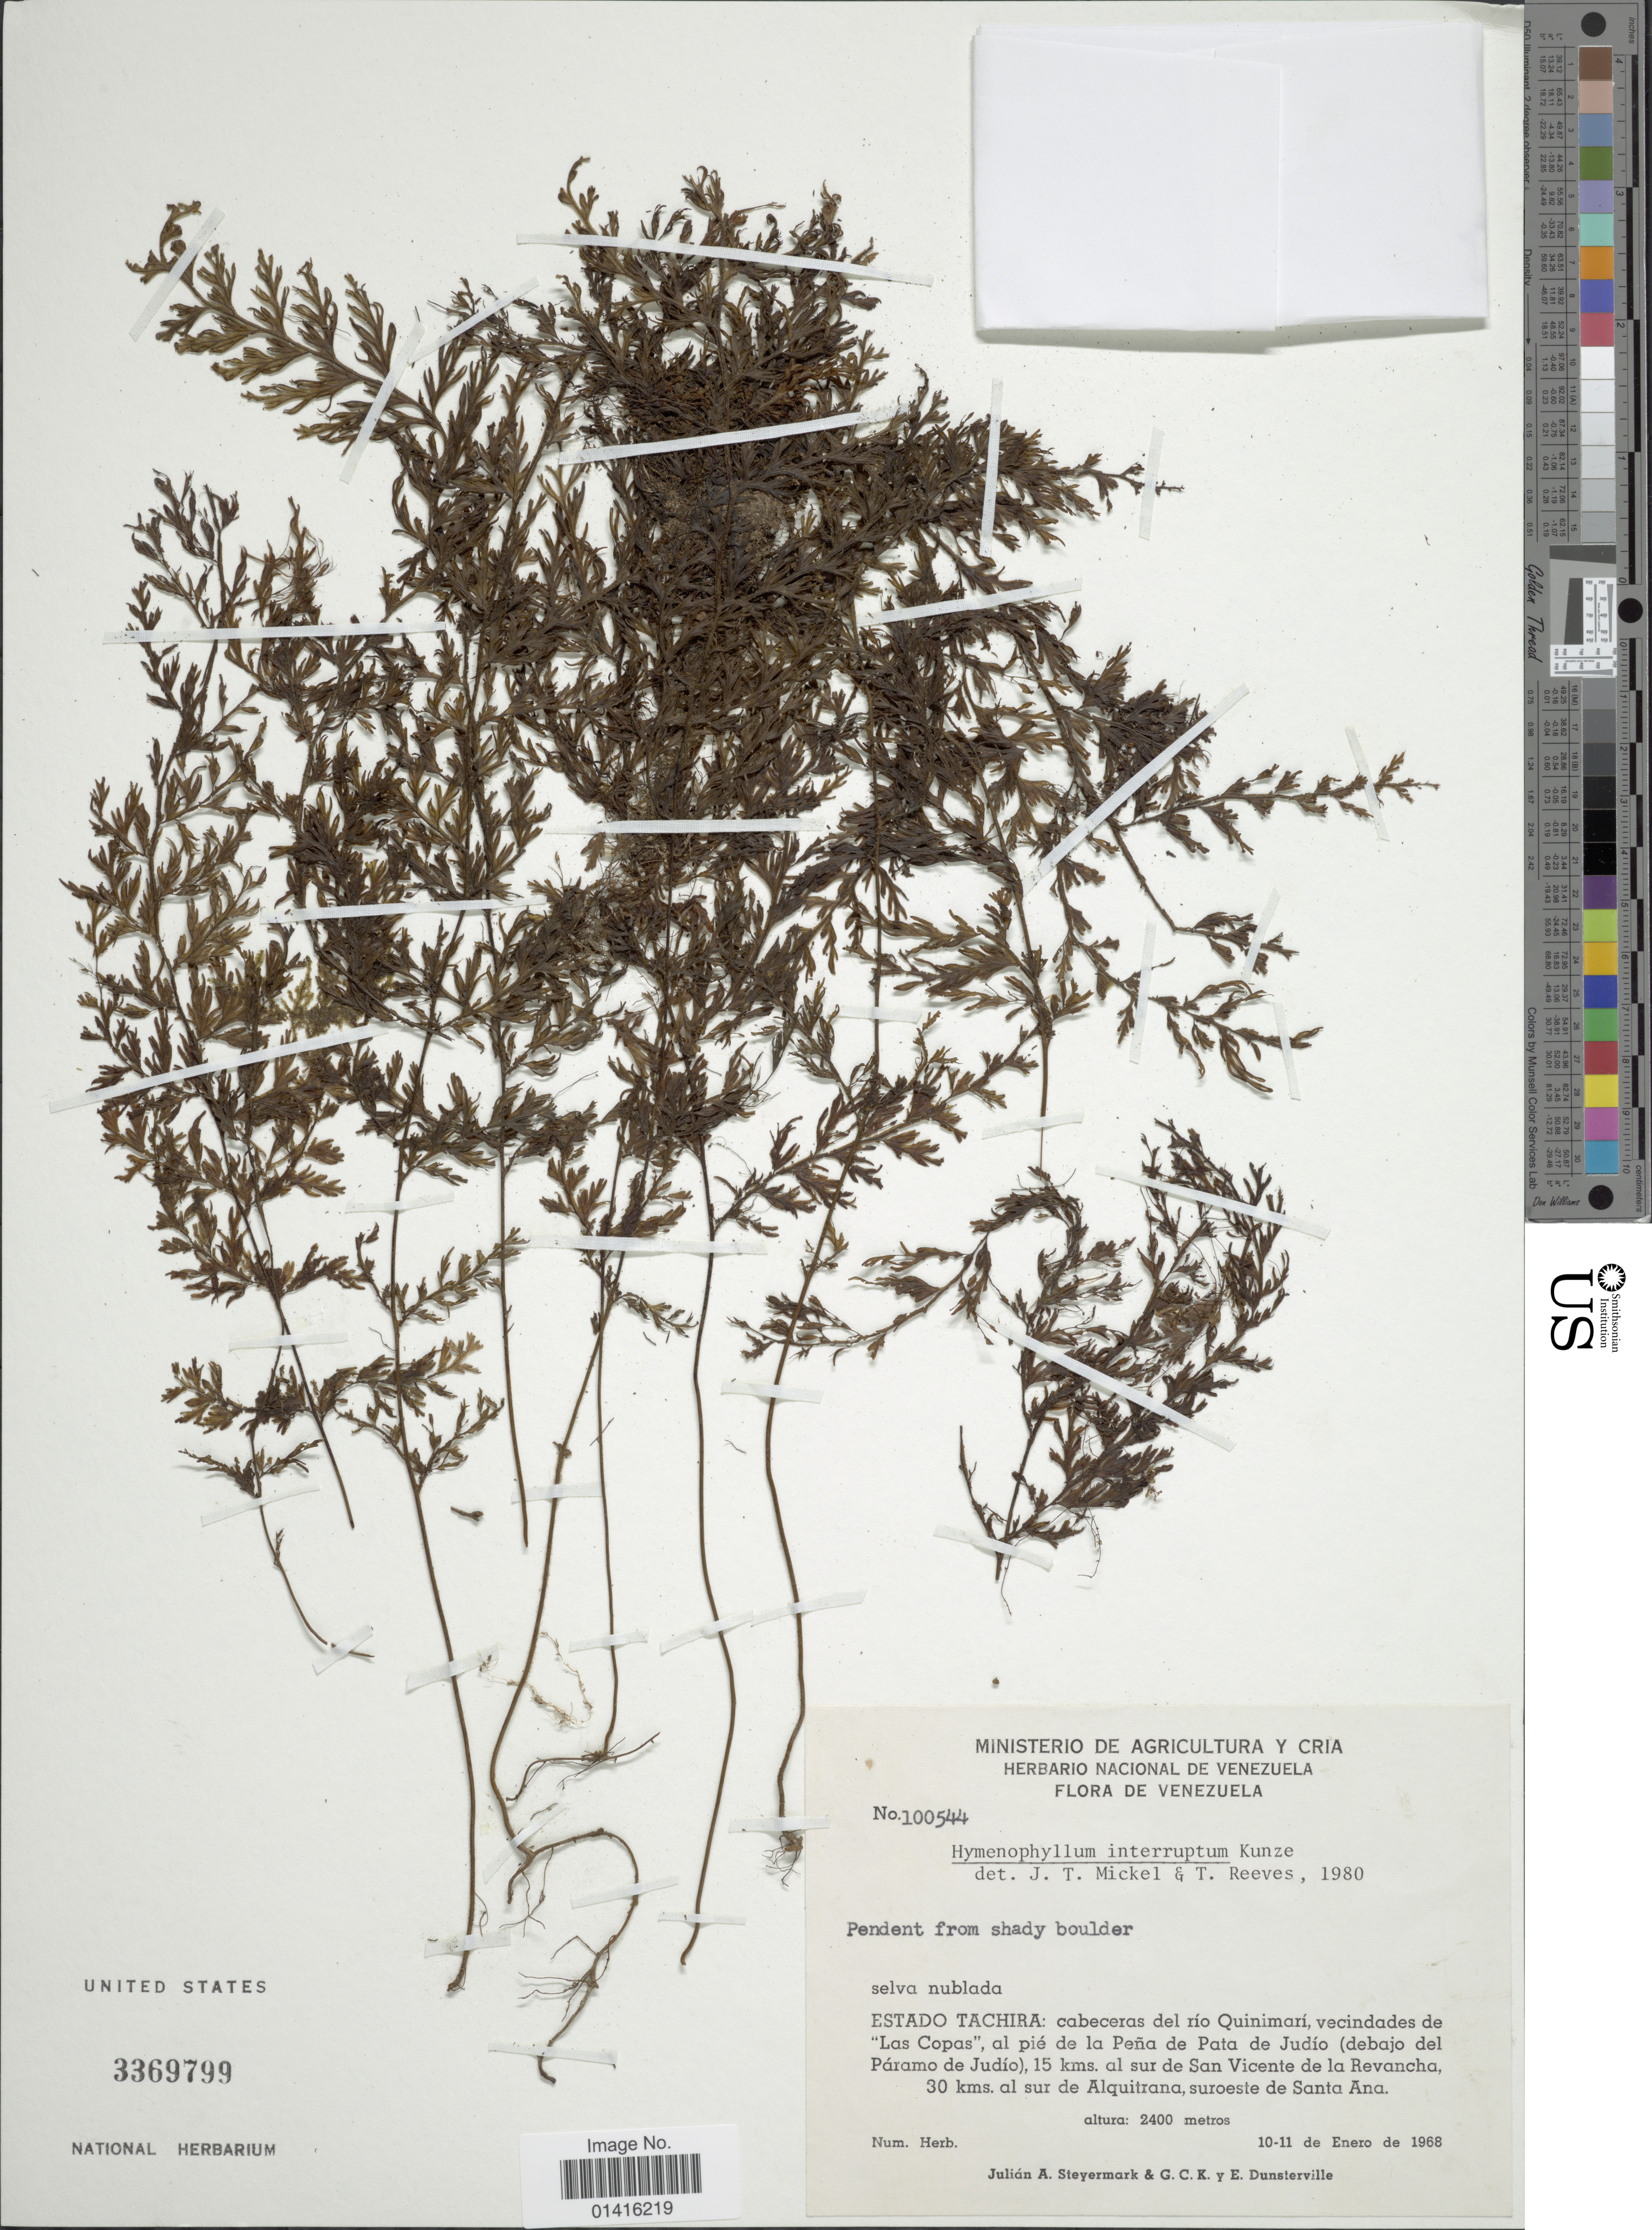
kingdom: Plantae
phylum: Tracheophyta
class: Polypodiopsida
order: Hymenophyllales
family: Hymenophyllaceae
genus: Hymenophyllum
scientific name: Hymenophyllum interruptum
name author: Kunze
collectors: J. Steyermark, G. C. K. Dunsterville & E. Dunsterville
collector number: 100544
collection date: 1968-01-10/1968-01-11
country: Venezuela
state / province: Tachira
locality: Cabeceras del río Quinimarí, vecindades de "Las Copas", al pié de la Peña de Pata de Judío (debajo del Páramo de Judío), 15 kms. al sur de San Vicente de la Revancha, 30 kms. al sur de Alquitrana, suroeste de Santa Ãna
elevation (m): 2400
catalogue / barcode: US 3369799